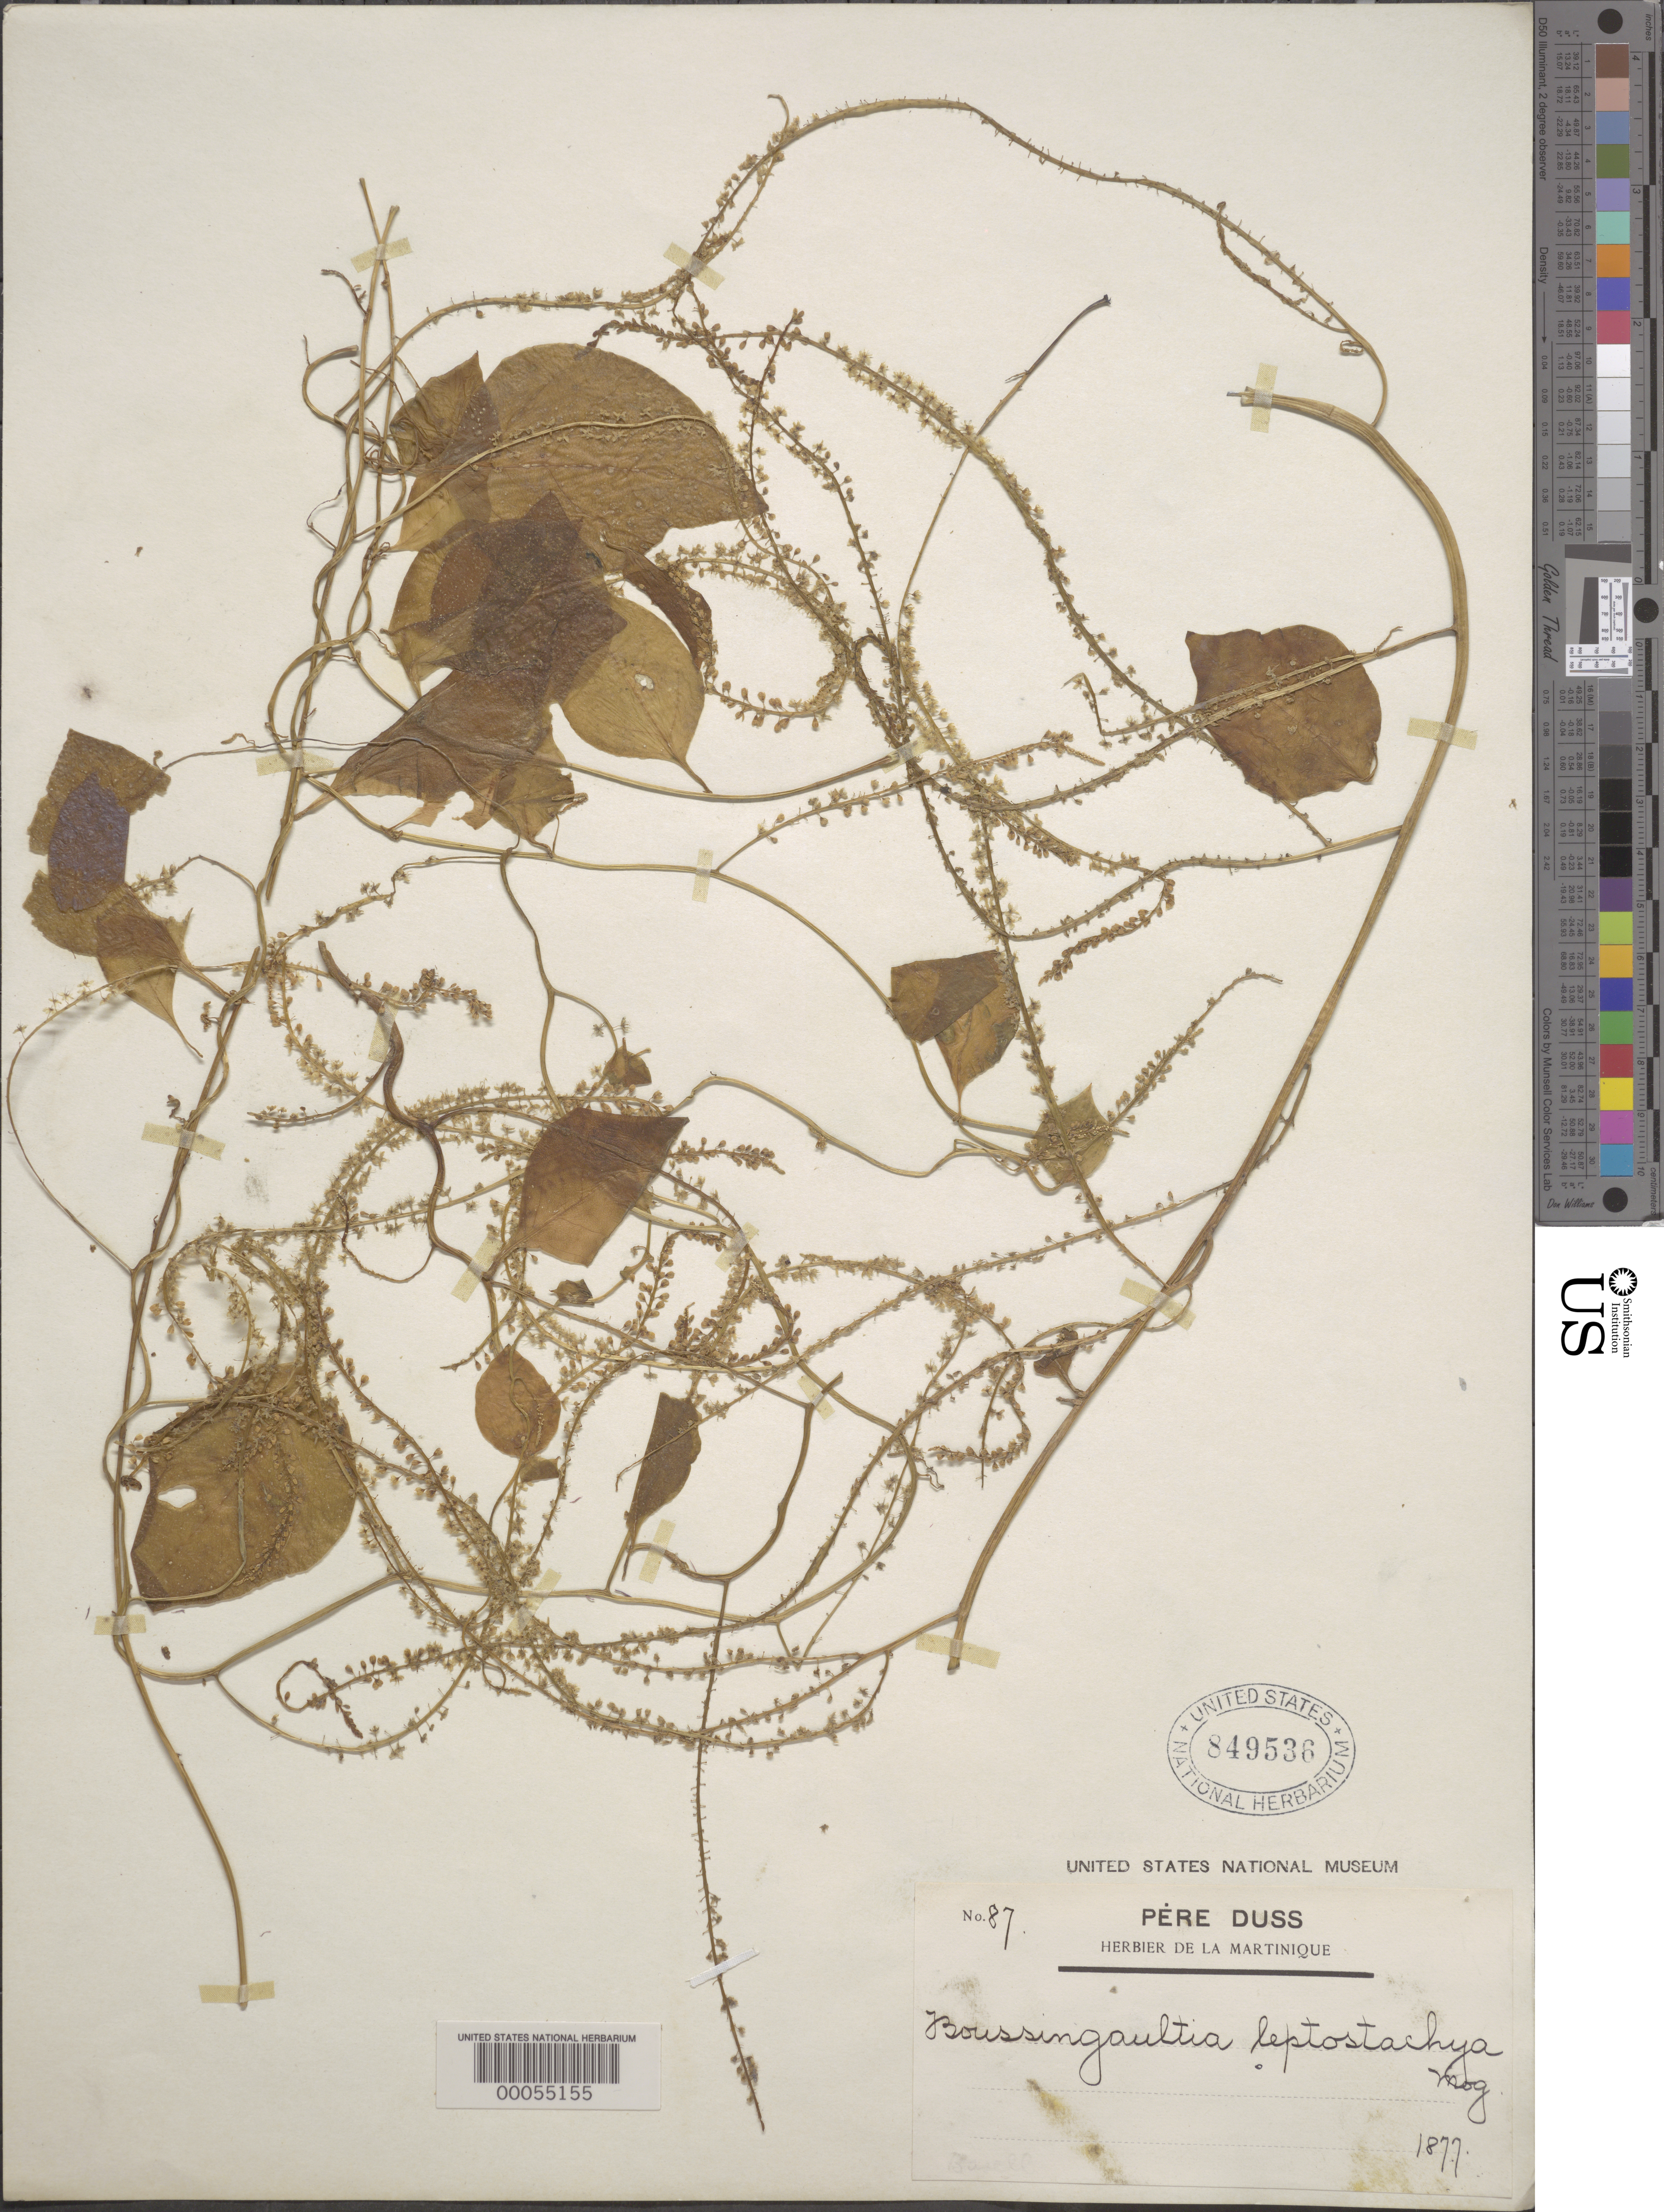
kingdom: Plantae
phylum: Tracheophyta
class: Magnoliopsida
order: Caryophyllales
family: Basellaceae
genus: Anredera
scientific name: Anredera vesicaria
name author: (Lam.) C.F. Gaertn.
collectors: Père Duss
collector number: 87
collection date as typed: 1877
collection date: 1877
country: Martinique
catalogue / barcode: US 849536